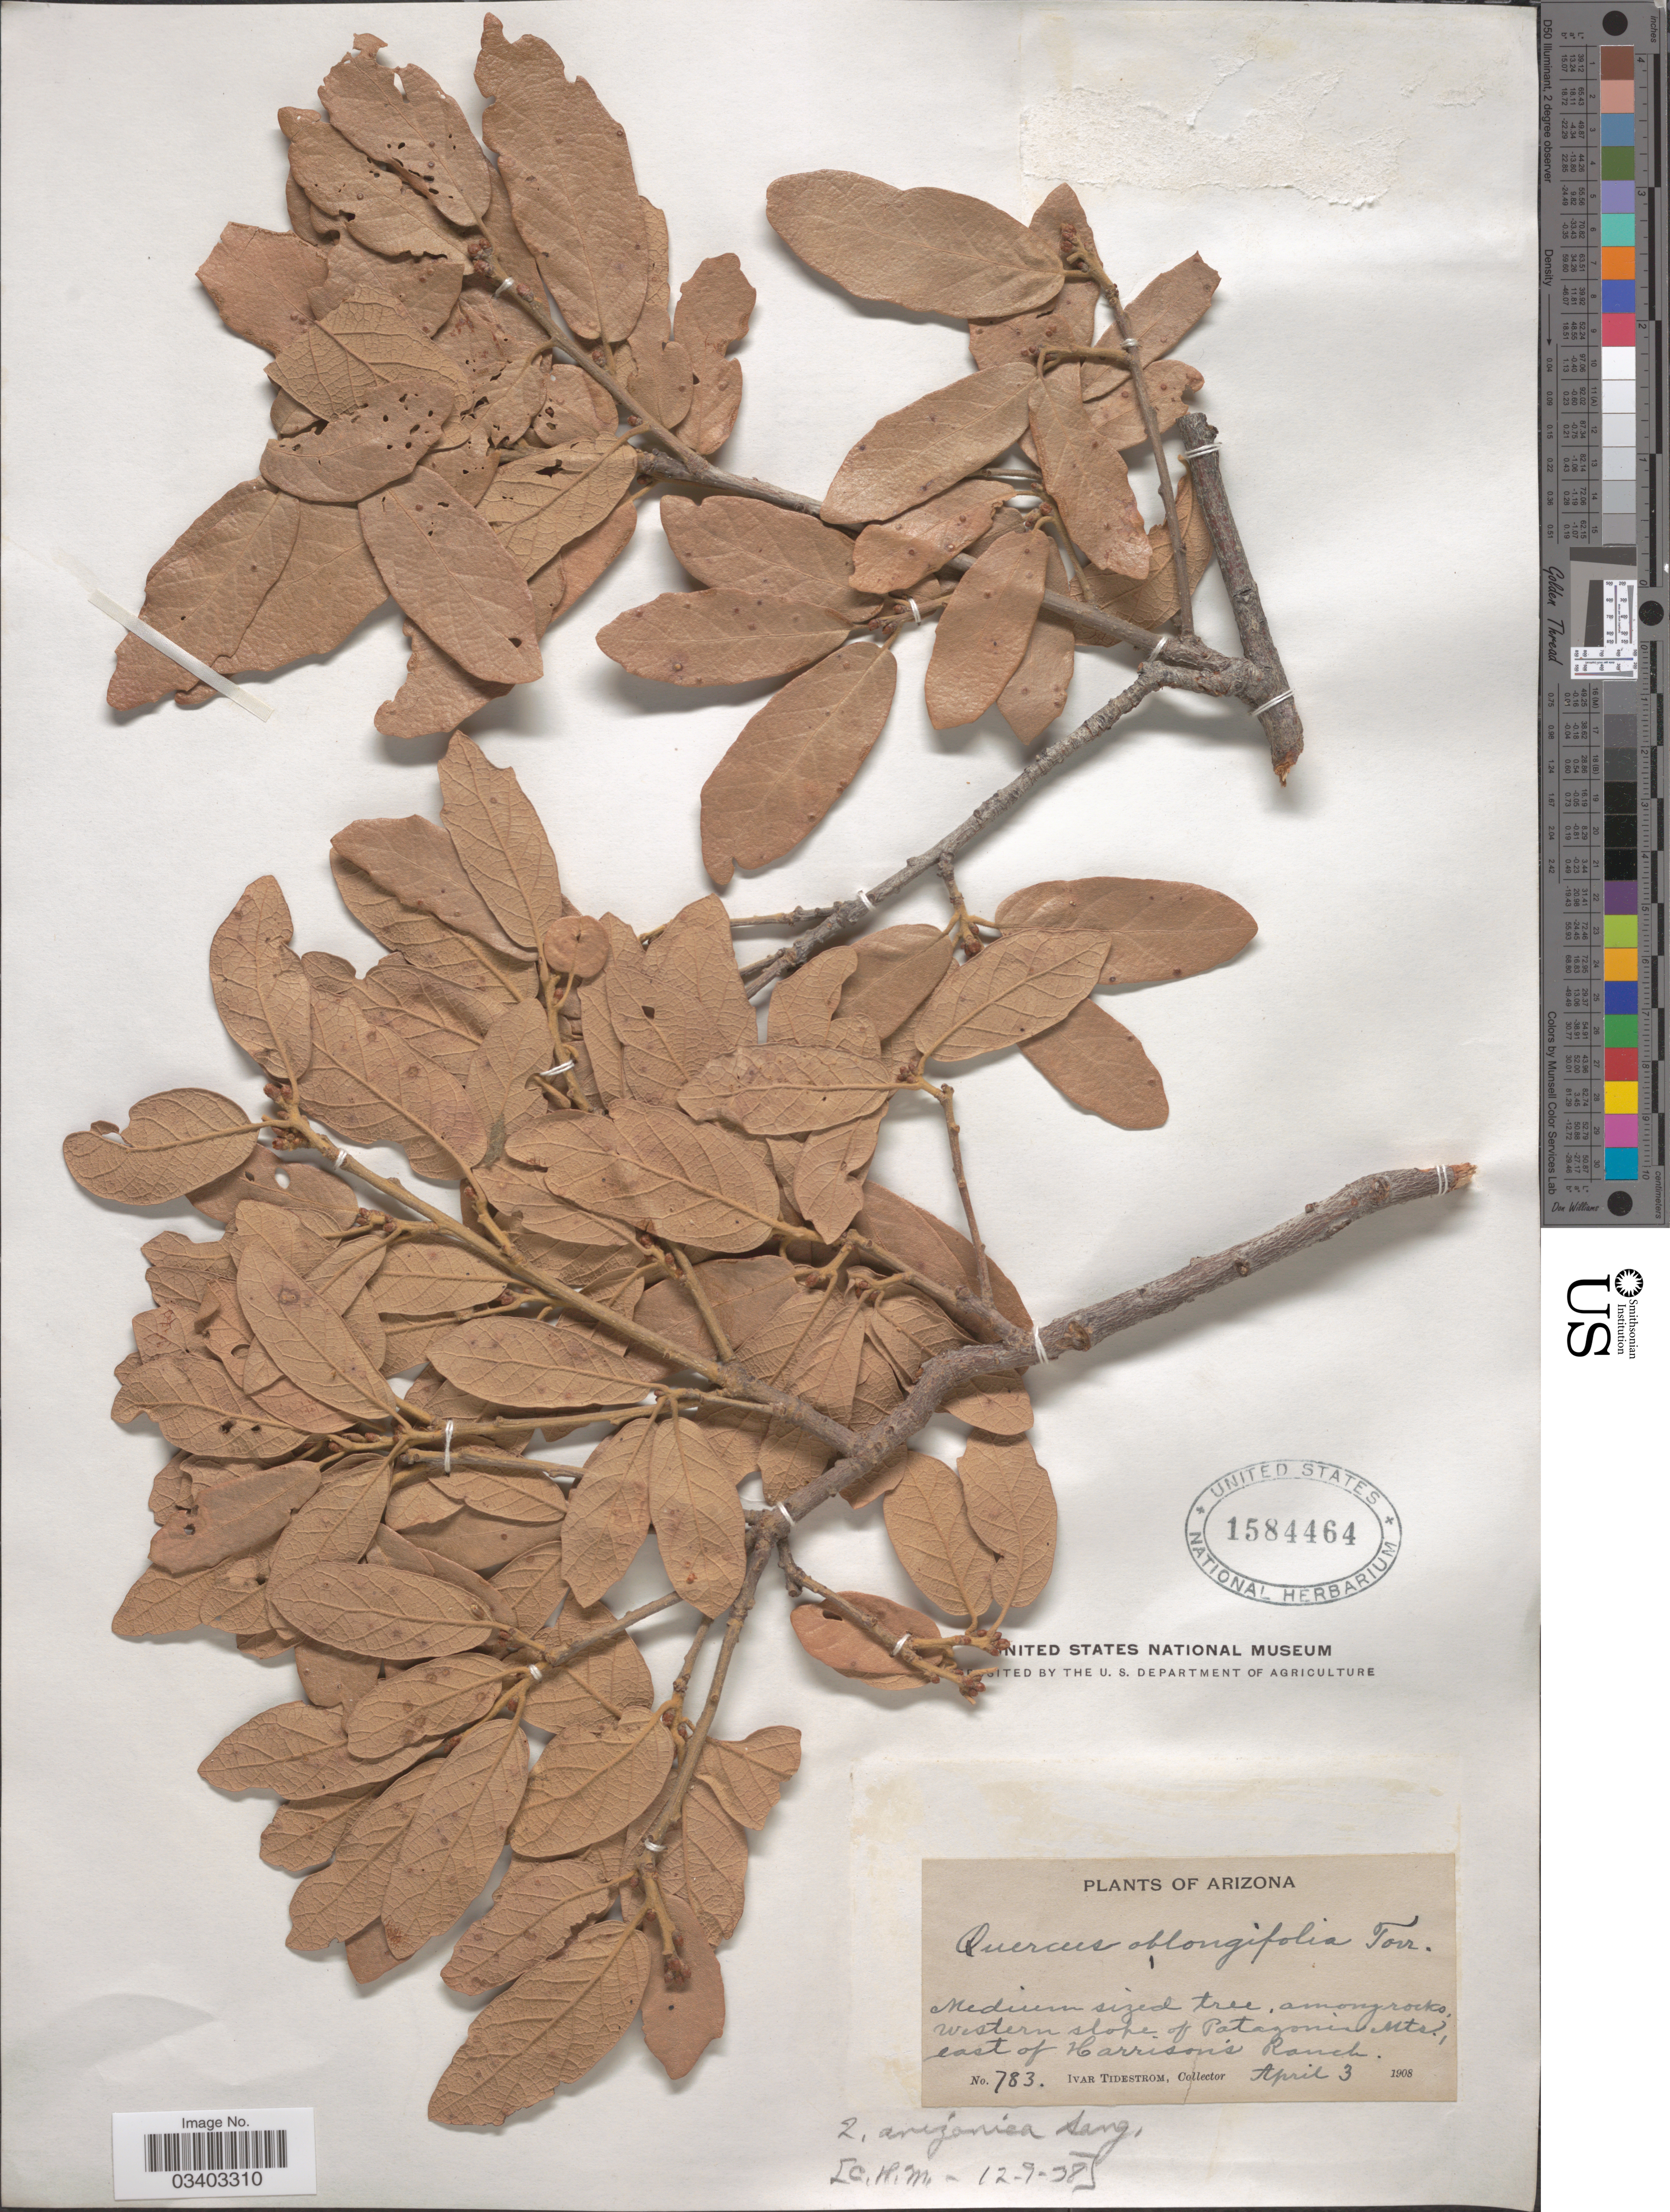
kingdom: Plantae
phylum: Tracheophyta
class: Magnoliopsida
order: Fagales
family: Fagaceae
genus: Quercus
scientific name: Quercus arizonica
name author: Sarg.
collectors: I. F. Tidestrom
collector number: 783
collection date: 1908-04-03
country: United States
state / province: Arizona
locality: Western slope of Patagonia Mts., east of Harrison's Ranch.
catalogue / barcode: US 1584464